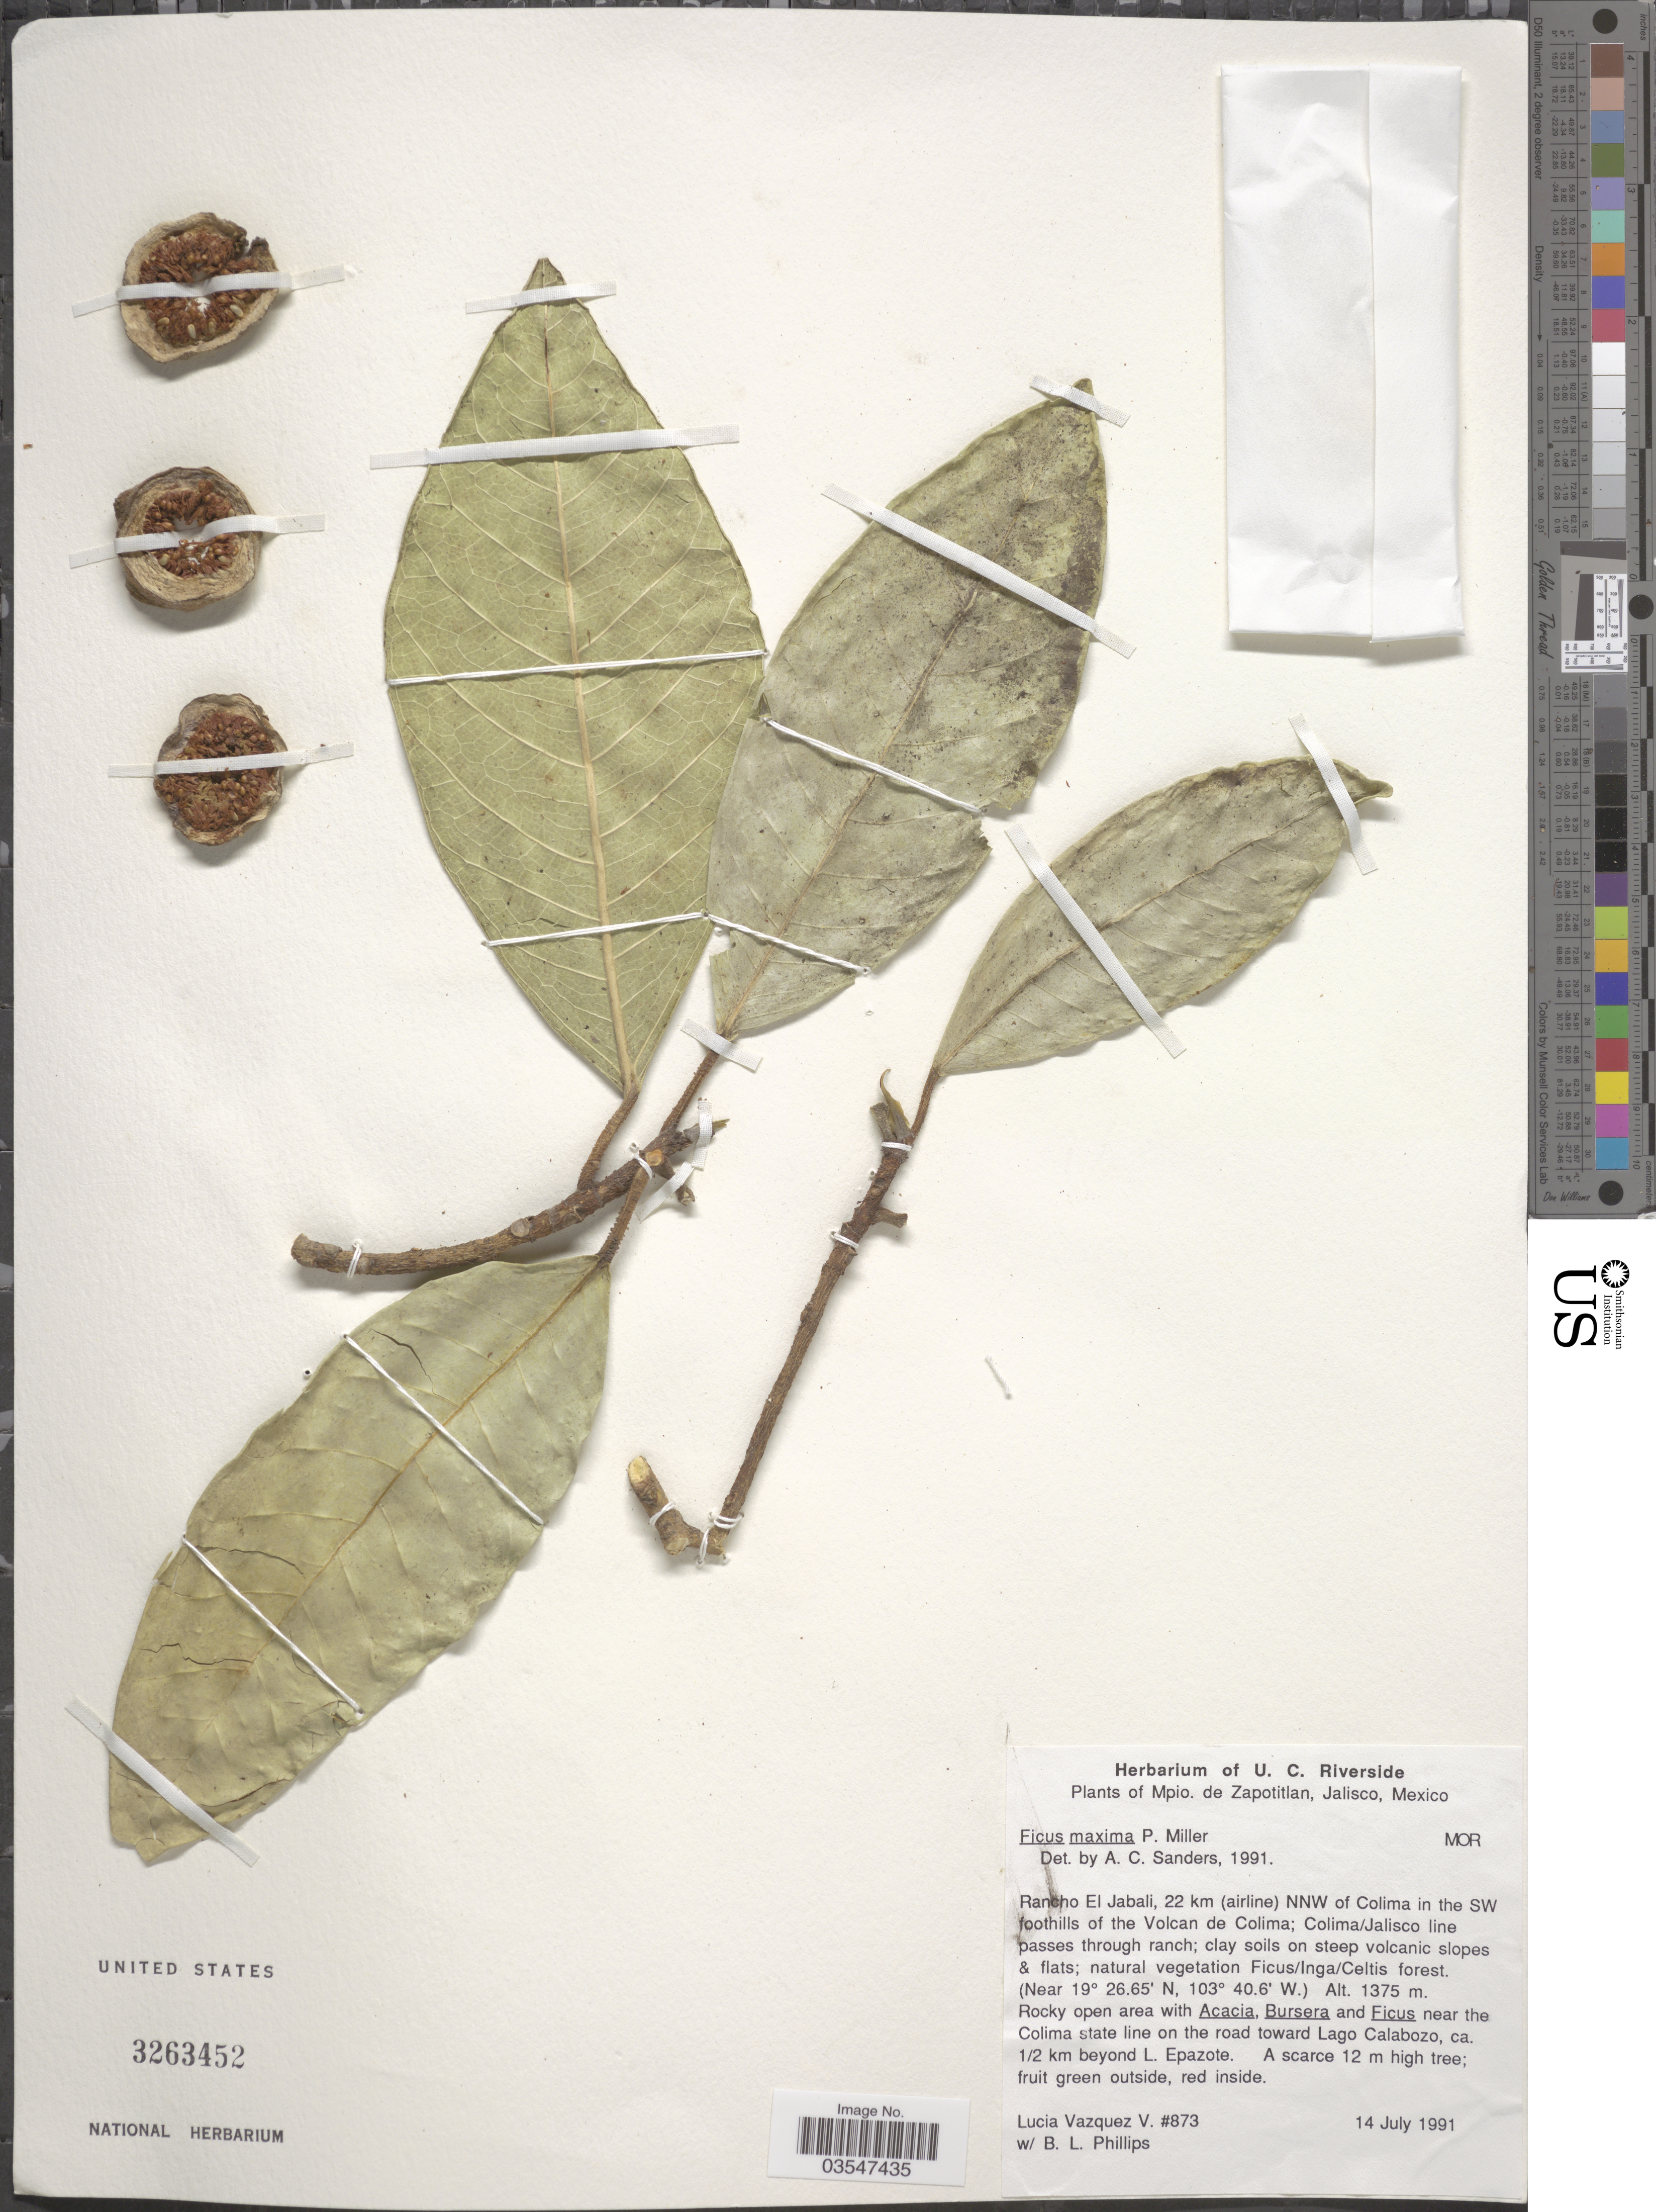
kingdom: Plantae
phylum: Tracheophyta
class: Magnoliopsida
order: Rosales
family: Moraceae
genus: Ficus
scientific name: Ficus maxima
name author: Mill.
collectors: L. Vazquez V. & B. L. Phillips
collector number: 873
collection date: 1991-07-14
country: Mexico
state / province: Jalisco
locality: Mpio. de Zapotitlan. Rancho El Jabali, 22 km (airline) NNW of Colima in the SW foothills of the Volcan de Colima.; Colima/Jalisco line passes through ranch.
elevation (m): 1375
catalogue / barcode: US 3263452